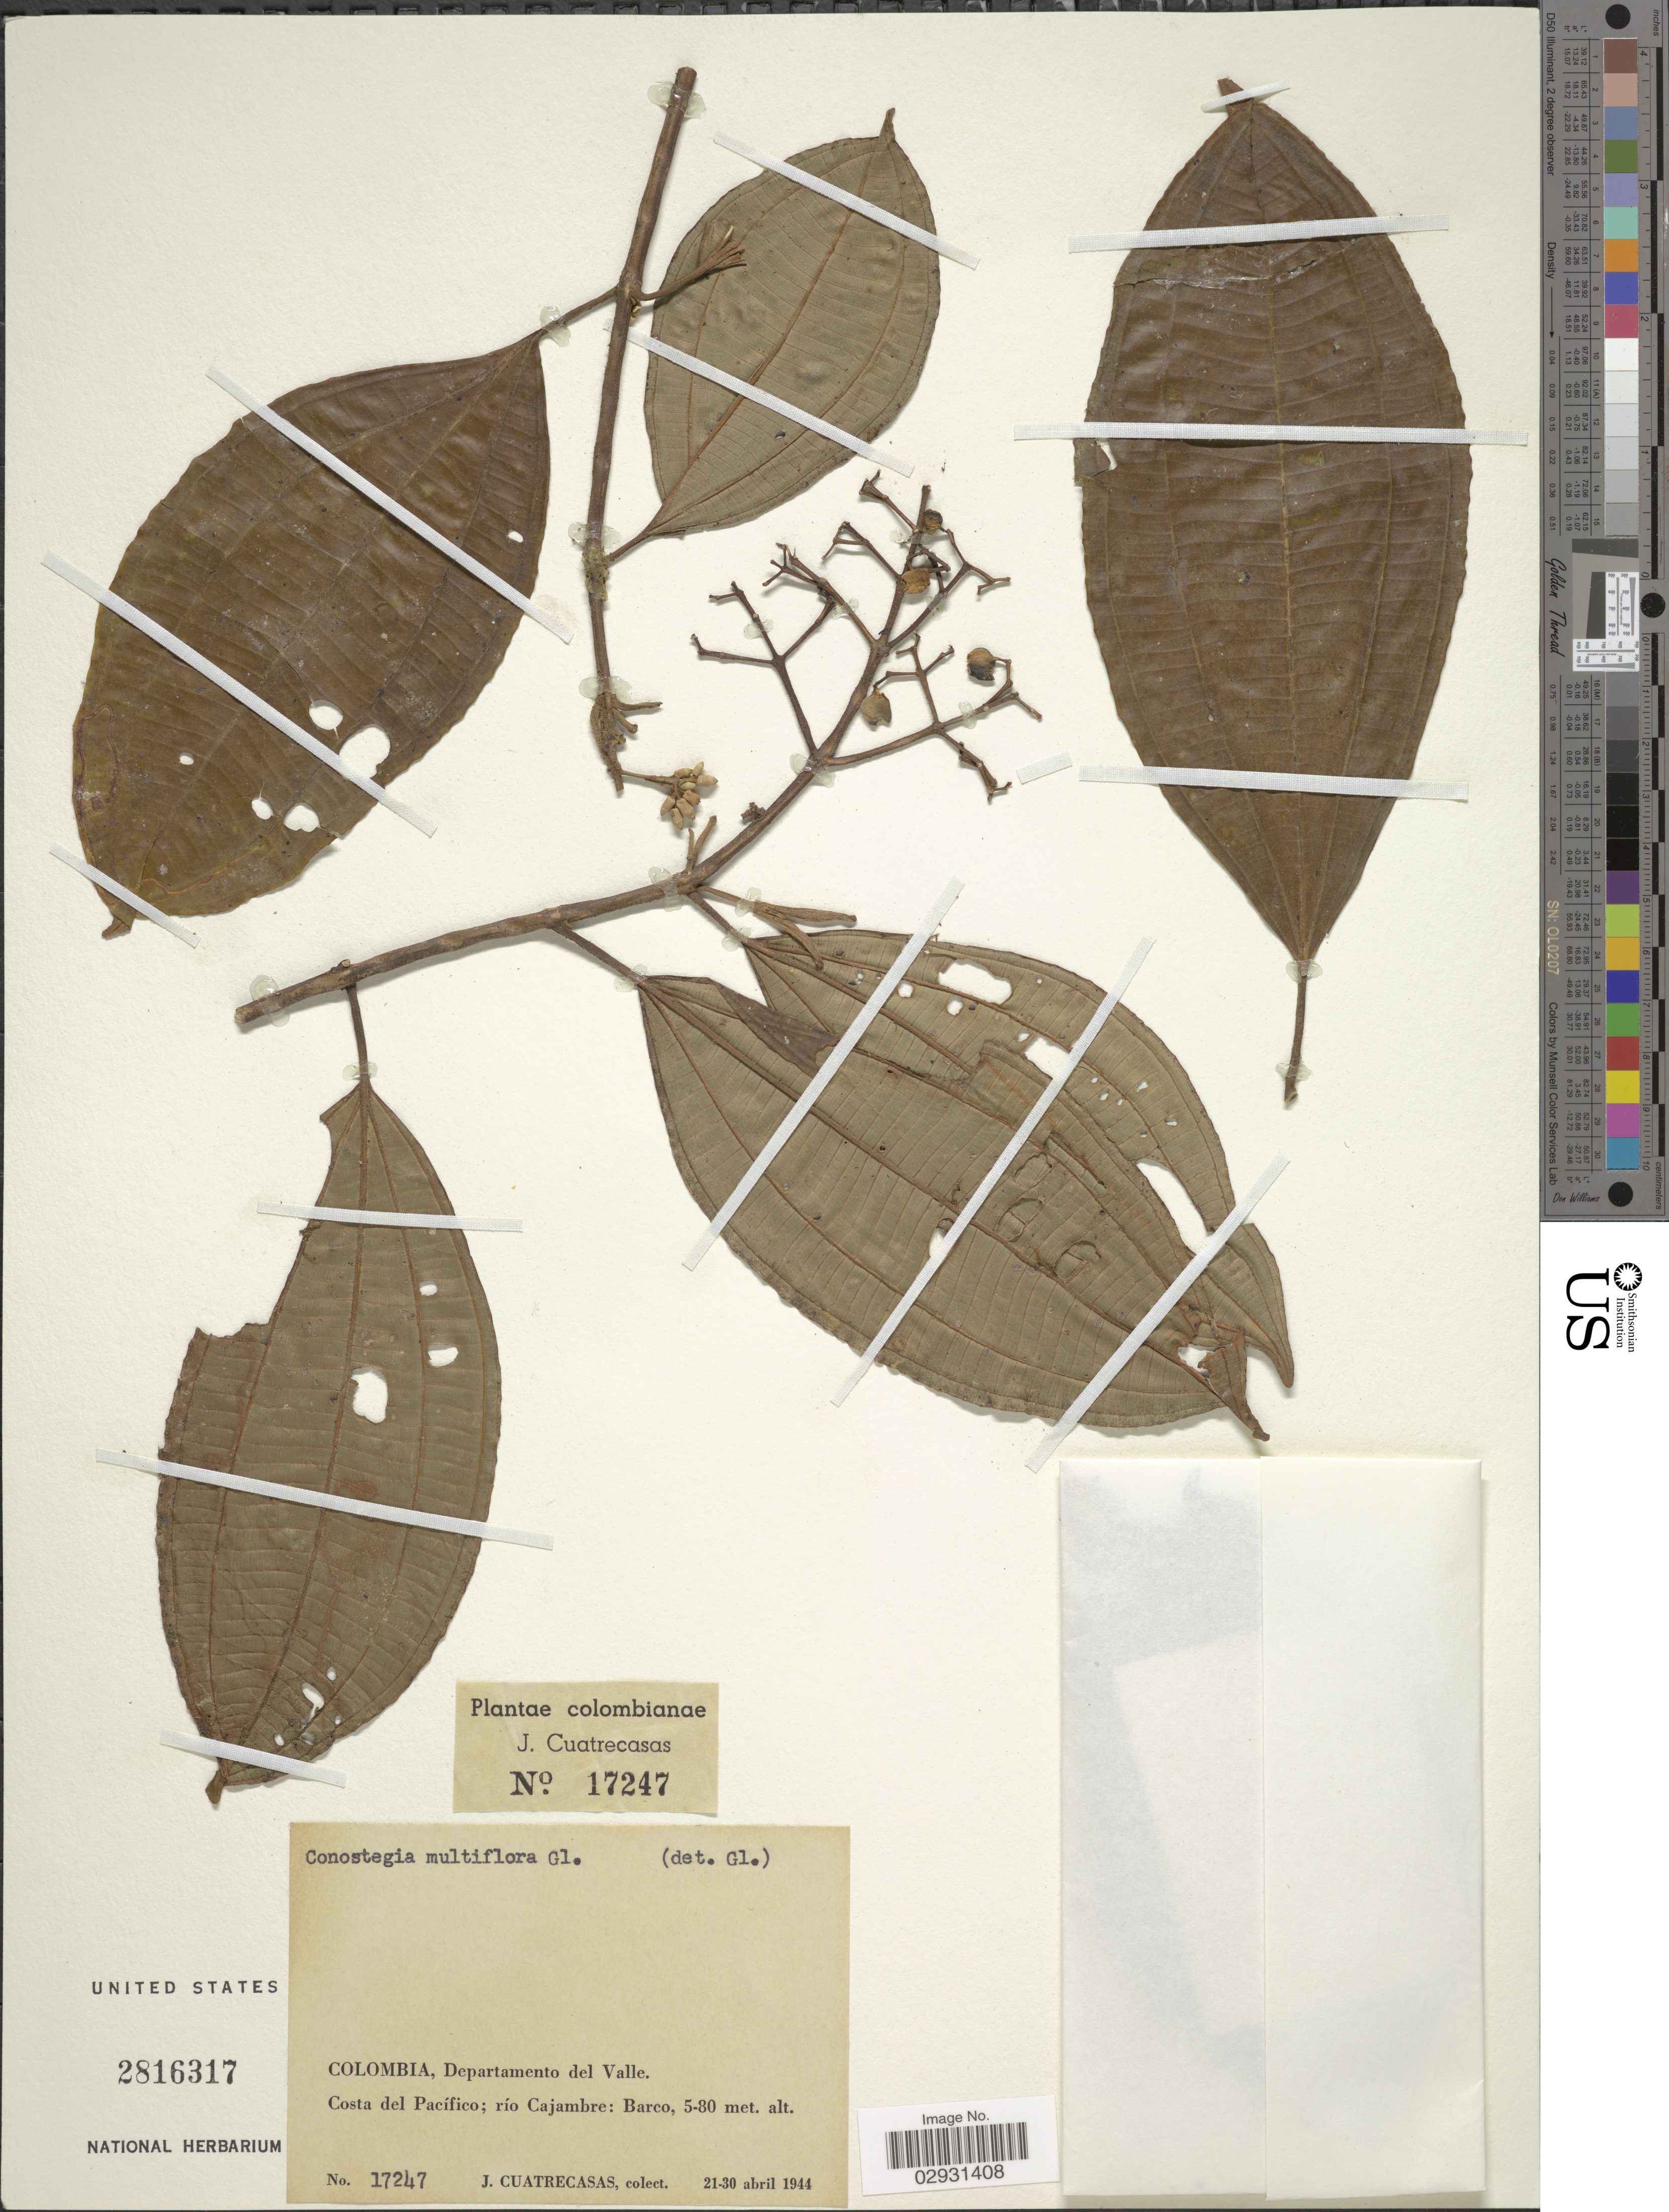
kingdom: Plantae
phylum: Tracheophyta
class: Magnoliopsida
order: Myrtales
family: Melastomataceae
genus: Conostegia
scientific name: Conostegia montana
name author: (Sw.) D. Don ex DC.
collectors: J. Cuatrecasas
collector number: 17247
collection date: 1944-04-21/1944-04-30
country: Colombia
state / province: Valle del Cauca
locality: Departamento del Valle. Costa del Pacífico; río Cajambre: Barco.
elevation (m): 5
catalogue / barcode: US 2816317